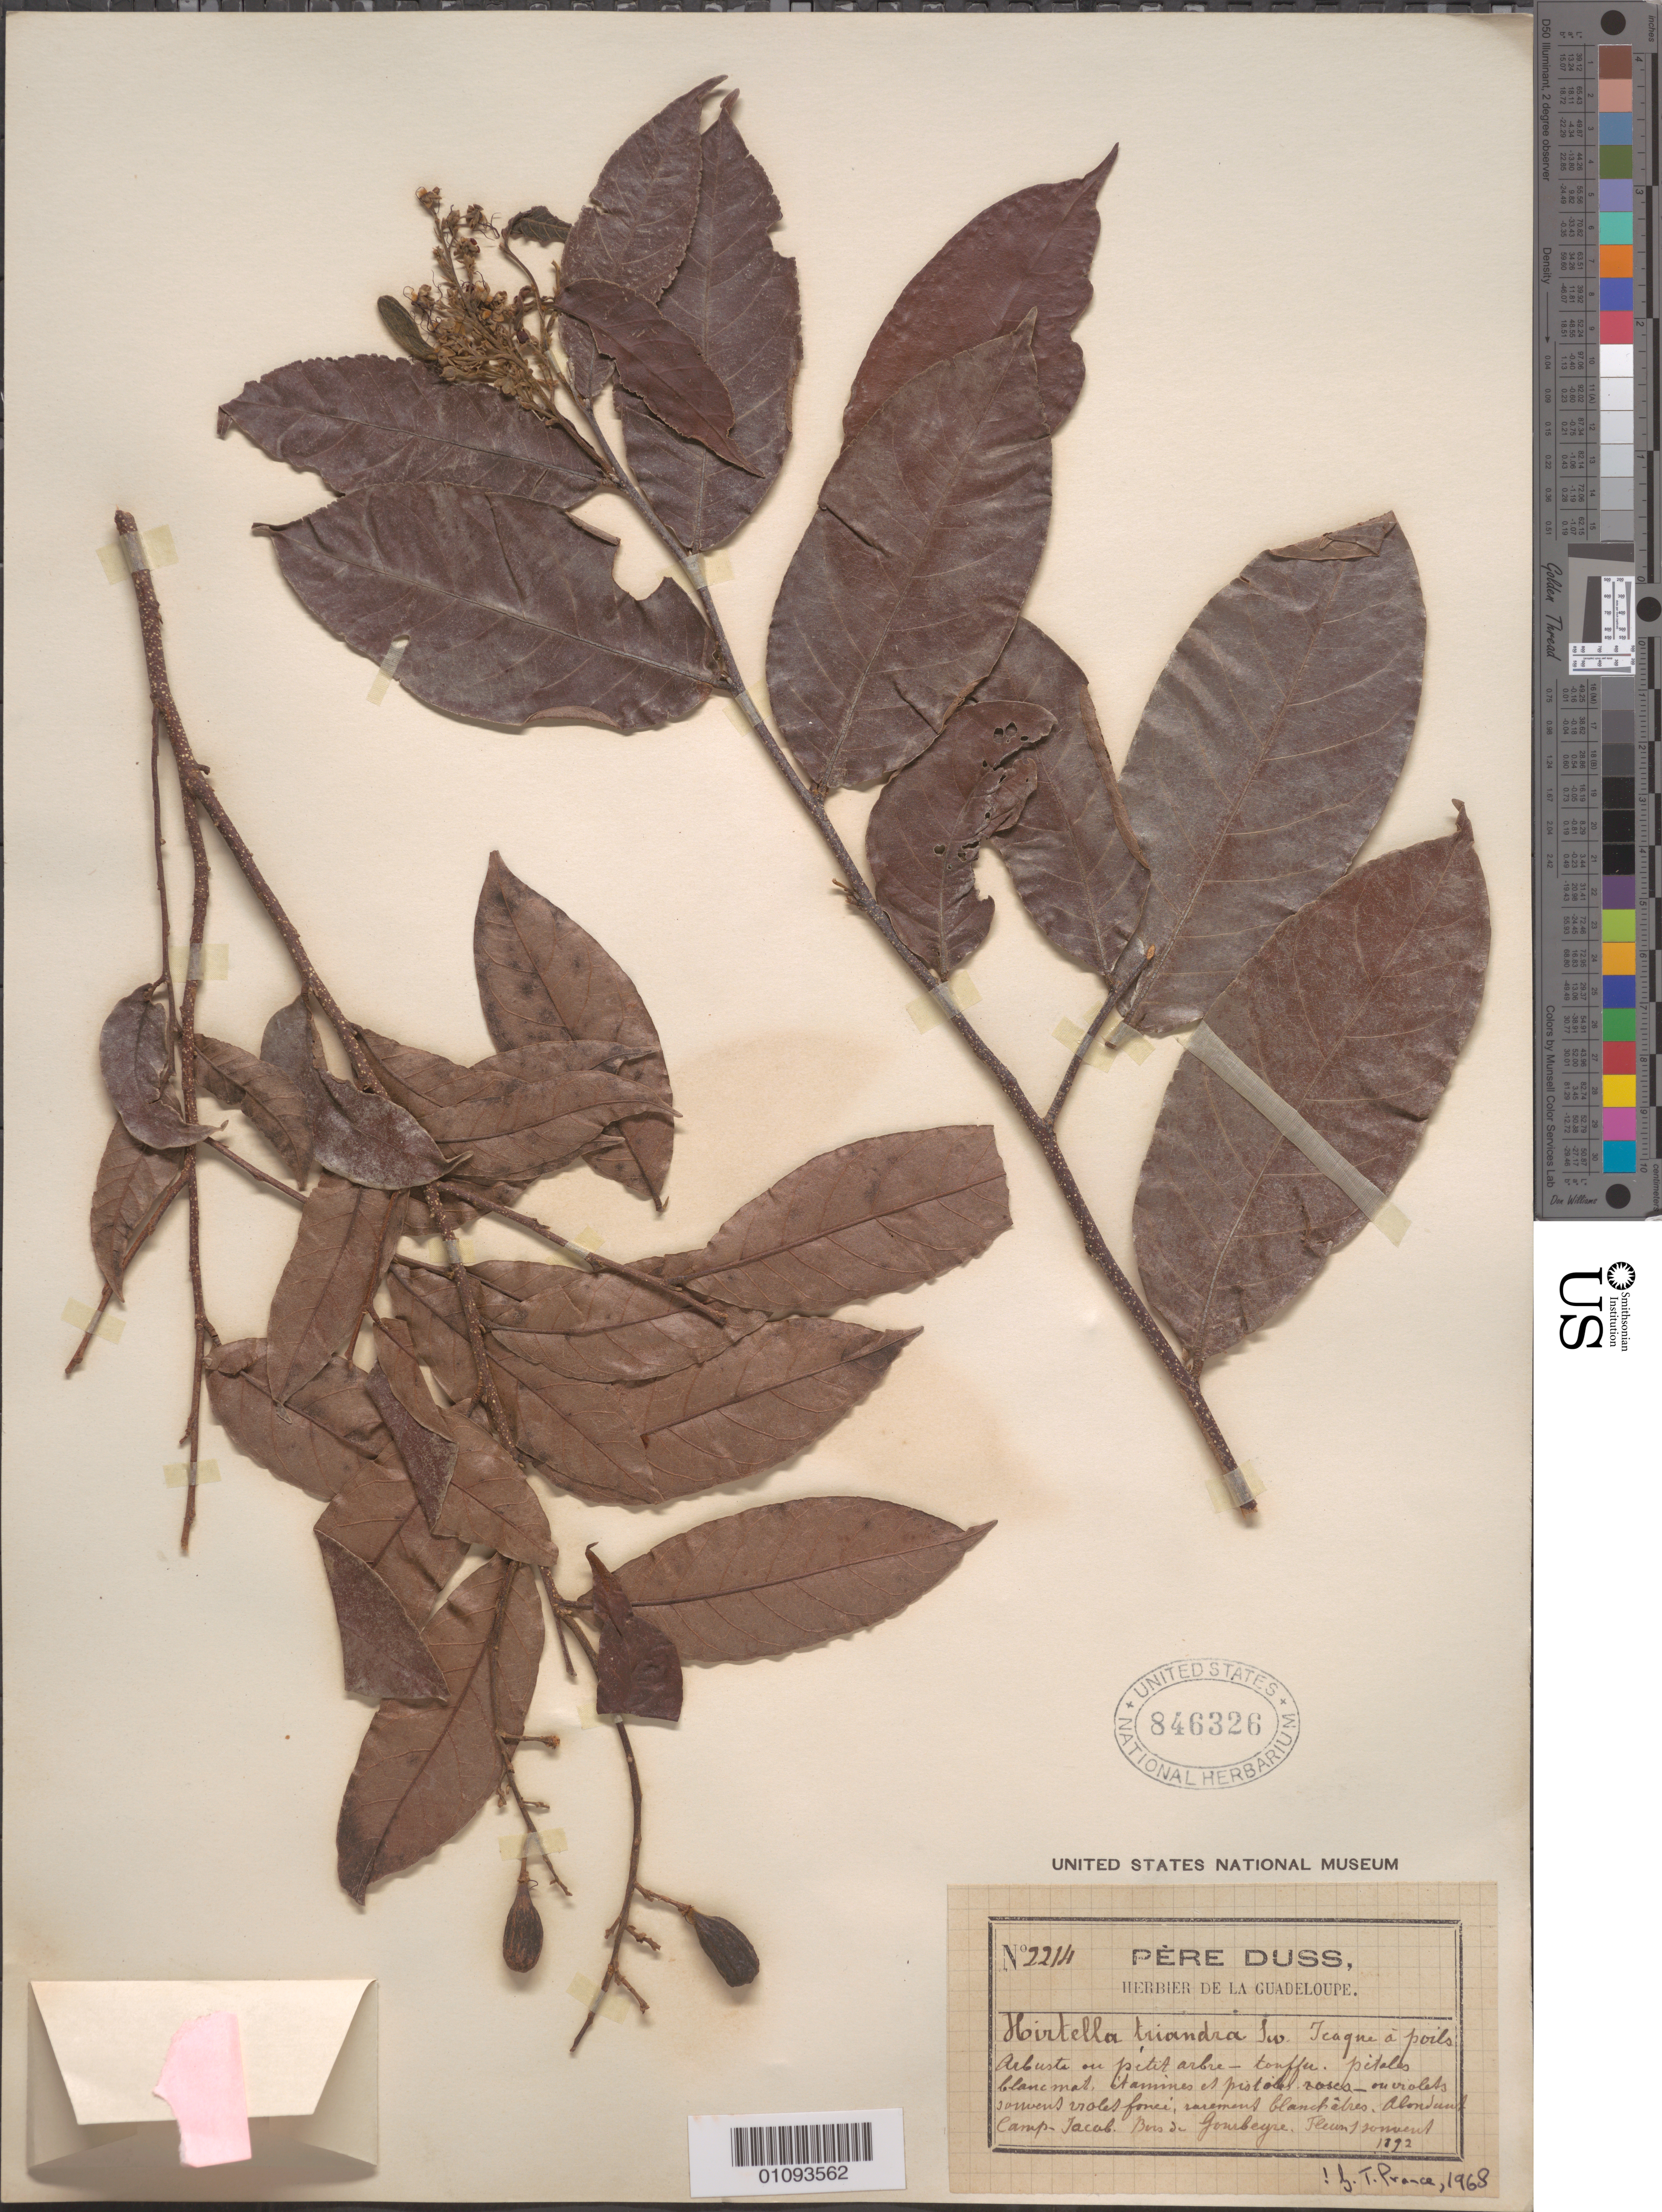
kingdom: Plantae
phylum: Tracheophyta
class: Magnoliopsida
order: Malpighiales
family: Chrysobalanaceae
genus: Hirtella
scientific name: Hirtella triandra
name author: Sw.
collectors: Père Duss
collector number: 2214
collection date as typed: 1892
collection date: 1892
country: Guadeloupe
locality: [script unclear, and french]Jeaqne a poils arbuste ou petit arbe - touffer. sounvens vroles fonci; rarement blanchales, abonduut camp-jacob. bois du goubeyre. Fleurs souvent.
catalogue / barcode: US 846326